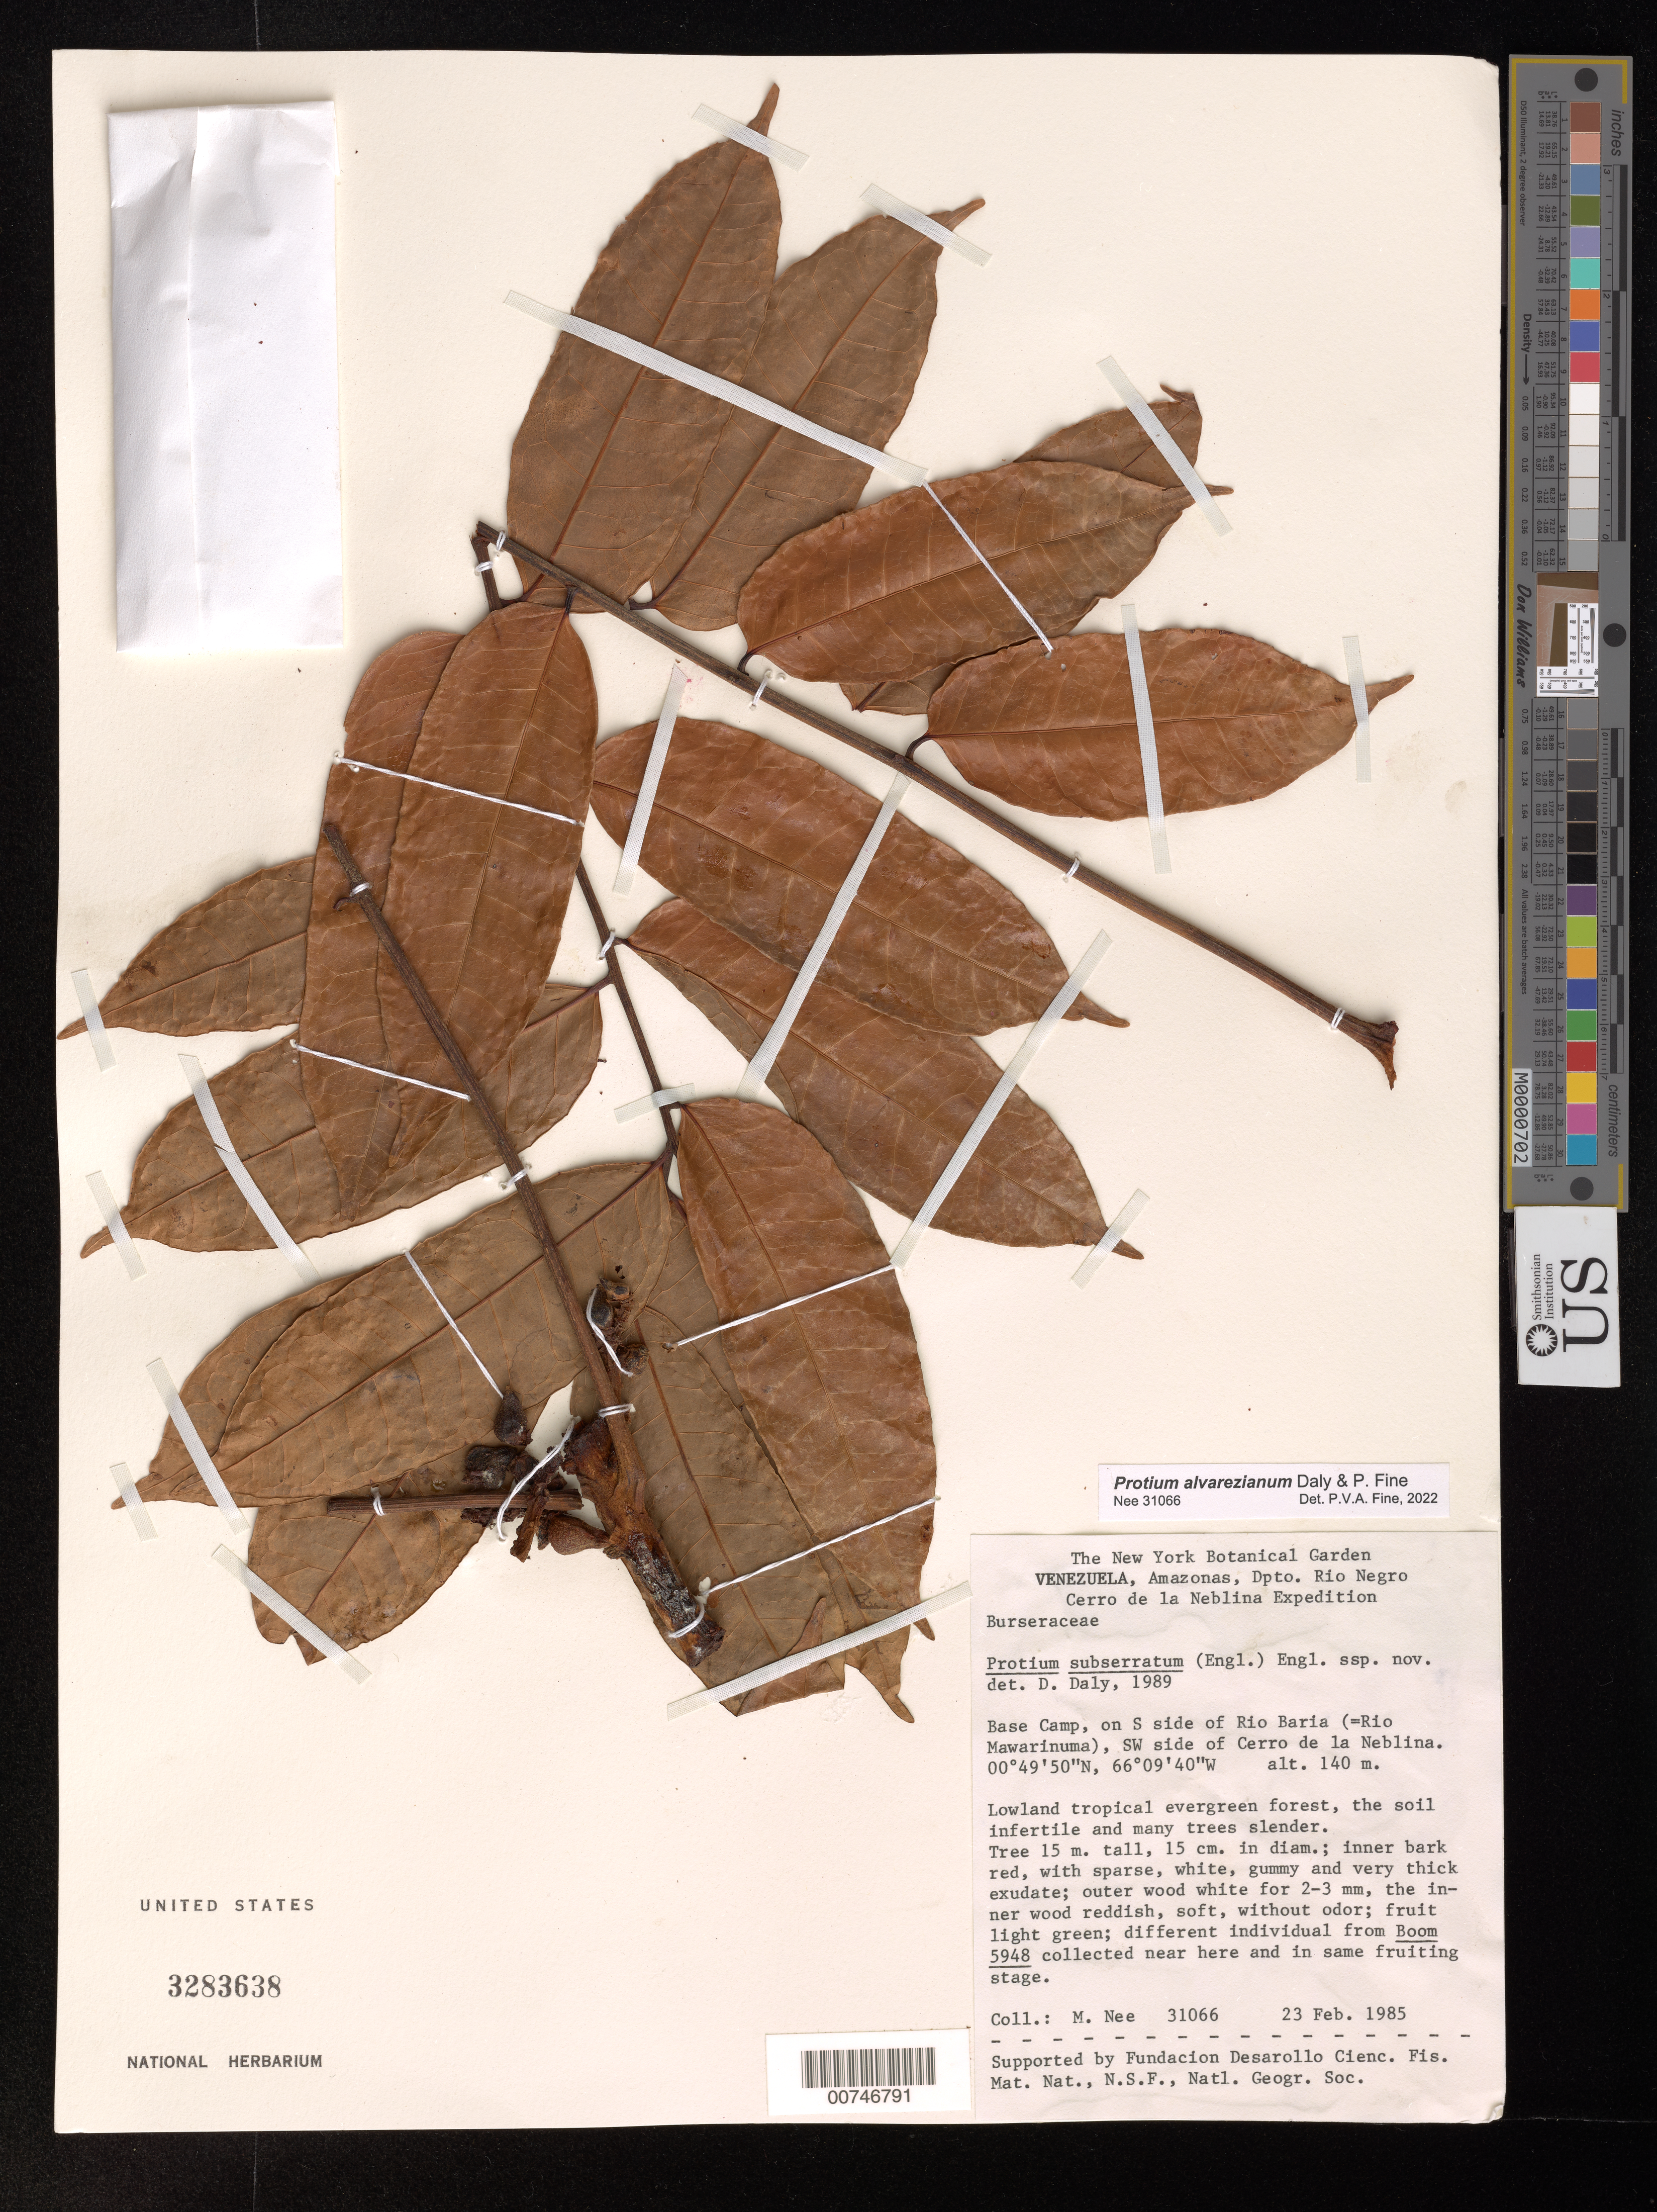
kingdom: Plantae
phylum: Tracheophyta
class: Magnoliopsida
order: Sapindales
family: Burseraceae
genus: Protium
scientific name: Protium alvarezianum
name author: Daly & P. Fine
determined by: Fine, P. V. A.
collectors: M. Nee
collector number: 31066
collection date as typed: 23-Feb-85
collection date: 1985-02-23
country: Venezuela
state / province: Amazonas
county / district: Río Negro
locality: Cerro de la Neblina, Base Camp on S side of Río Baria (=Río Mawarinuma), SW side of Cerro de la Neblina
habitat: Tropical lowland evergreen forest, infertile soil, many trees very slender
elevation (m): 140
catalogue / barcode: US 3283638